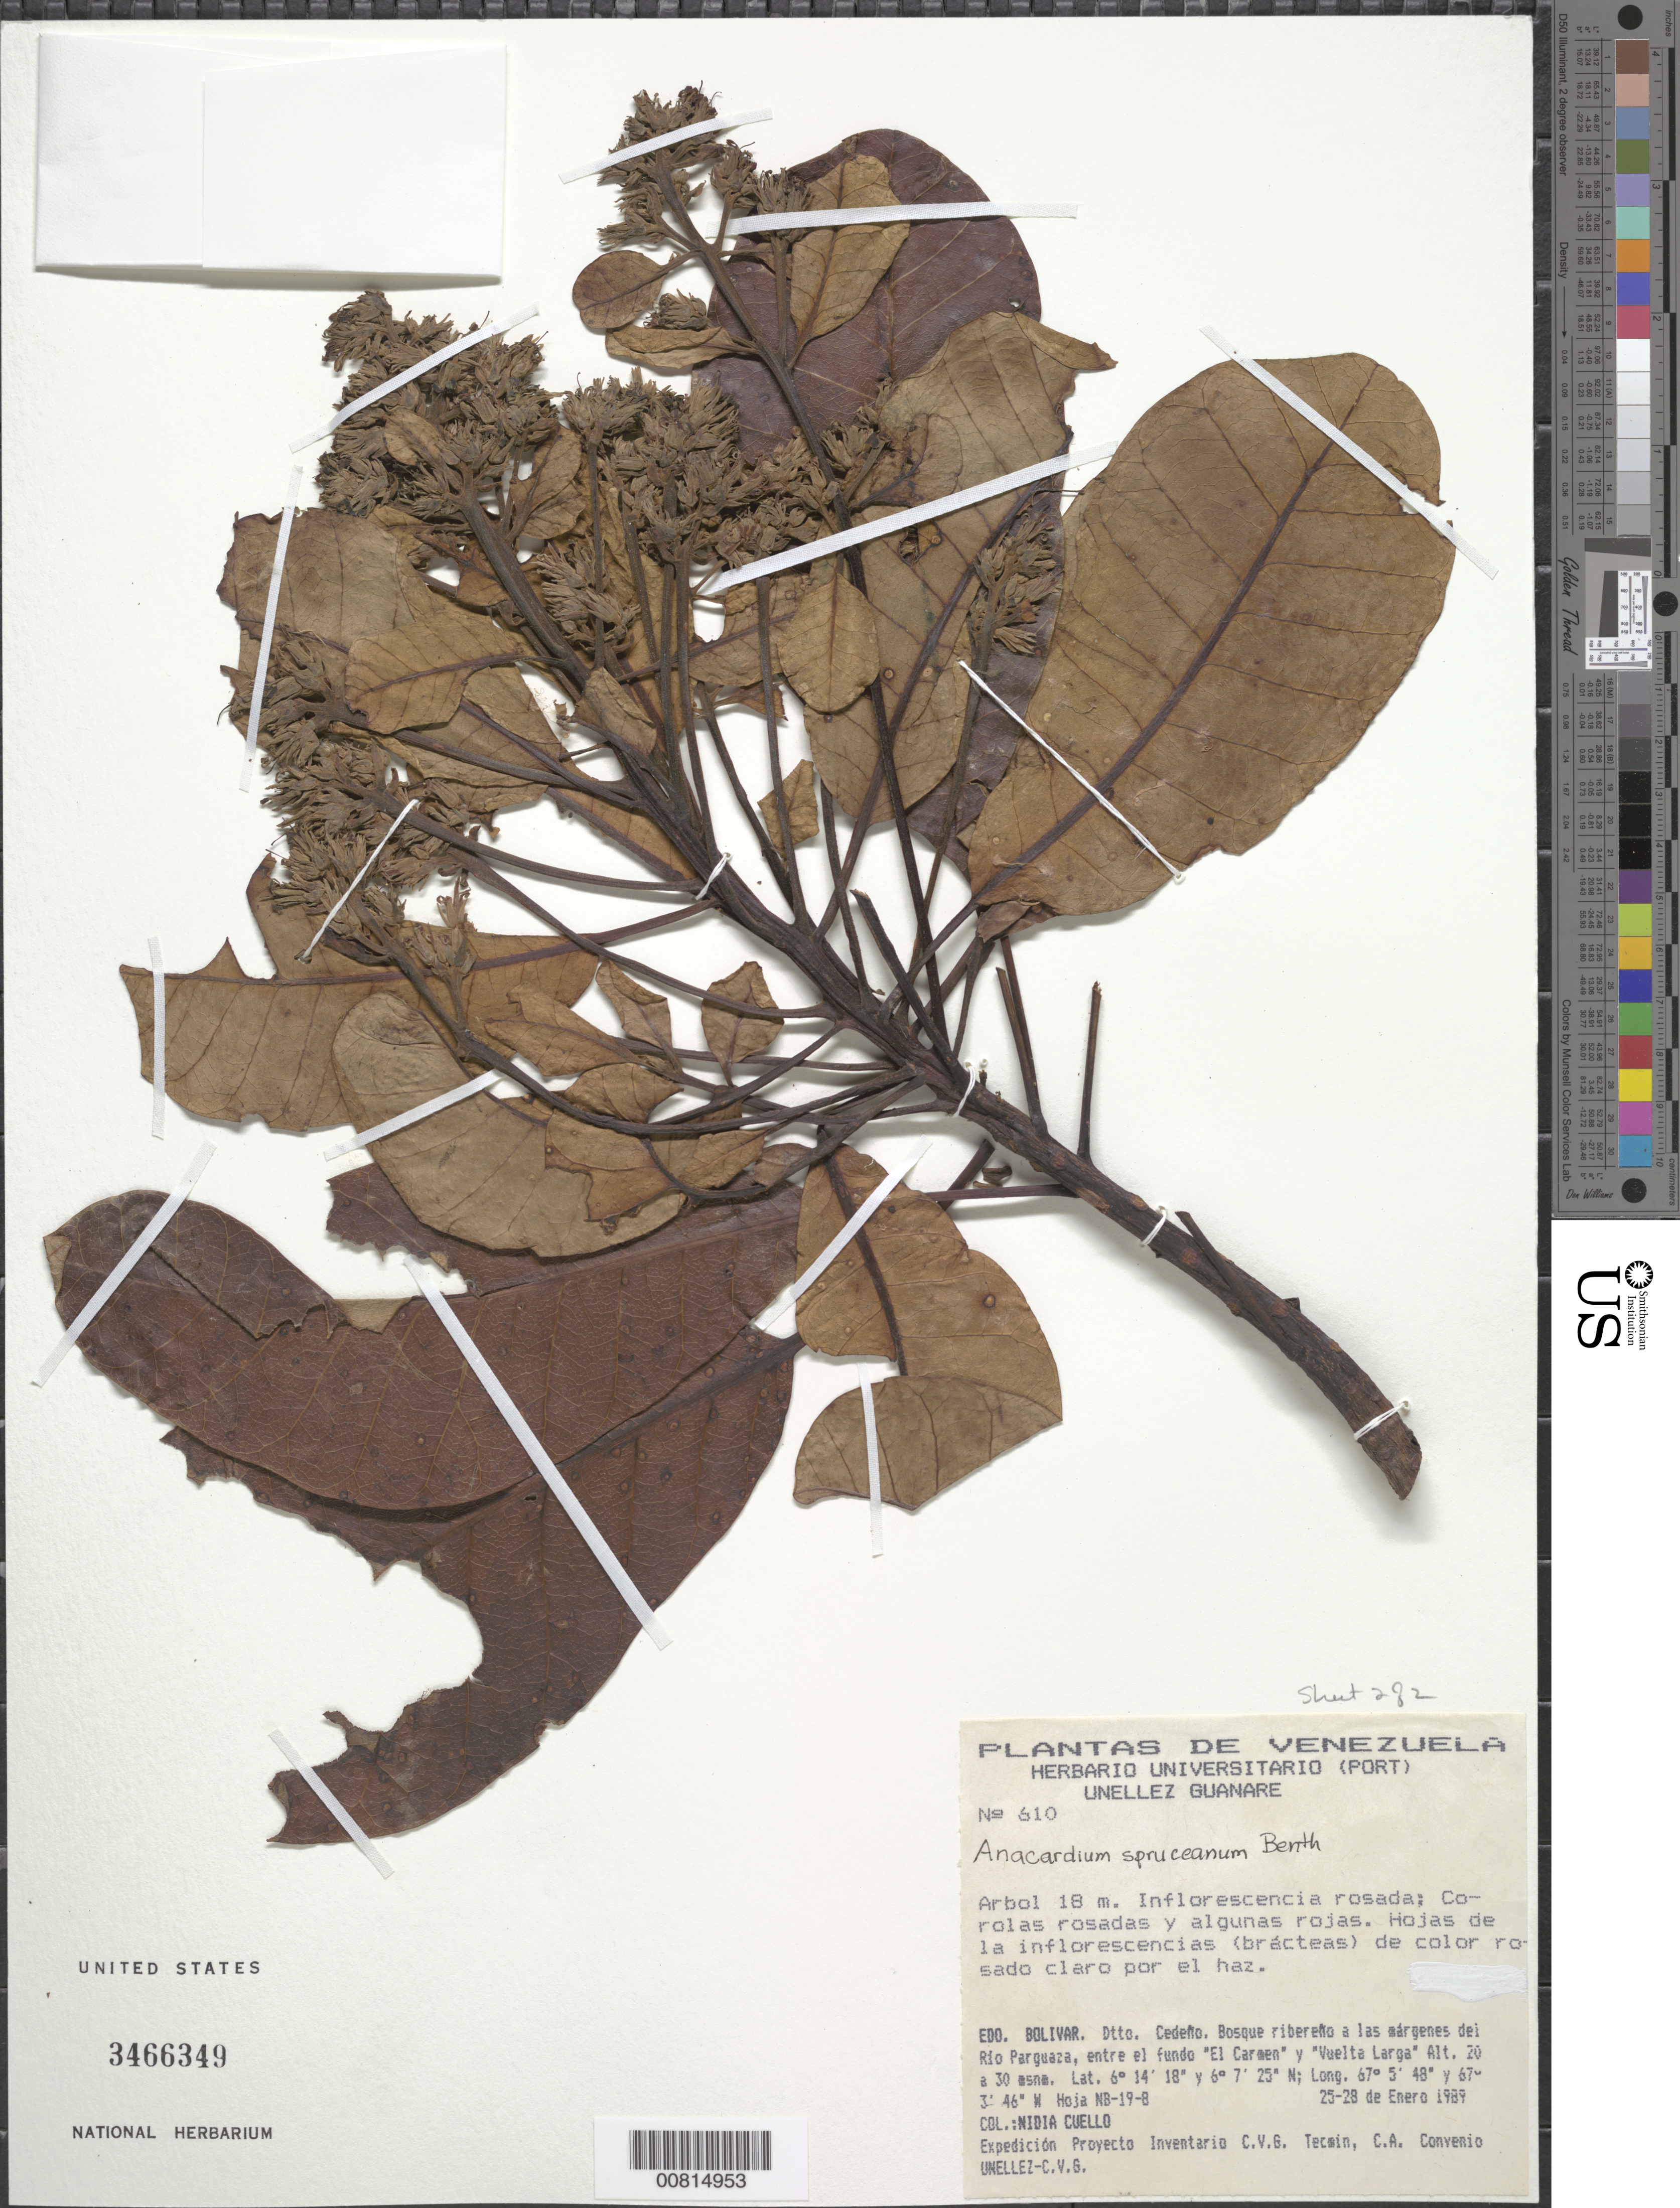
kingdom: Plantae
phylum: Tracheophyta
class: Magnoliopsida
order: Sapindales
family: Anacardiaceae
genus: Anacardium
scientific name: Anacardium spruceanum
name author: Benth. ex Engl.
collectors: N. L. Cuello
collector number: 610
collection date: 1989-01-25/1989-01-28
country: Venezuela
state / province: Bolívar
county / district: Cedeño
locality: Rio Parguaza, entre el fundo 'El Carmen' y 'Vuelta Larga'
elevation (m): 20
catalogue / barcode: US 3466349